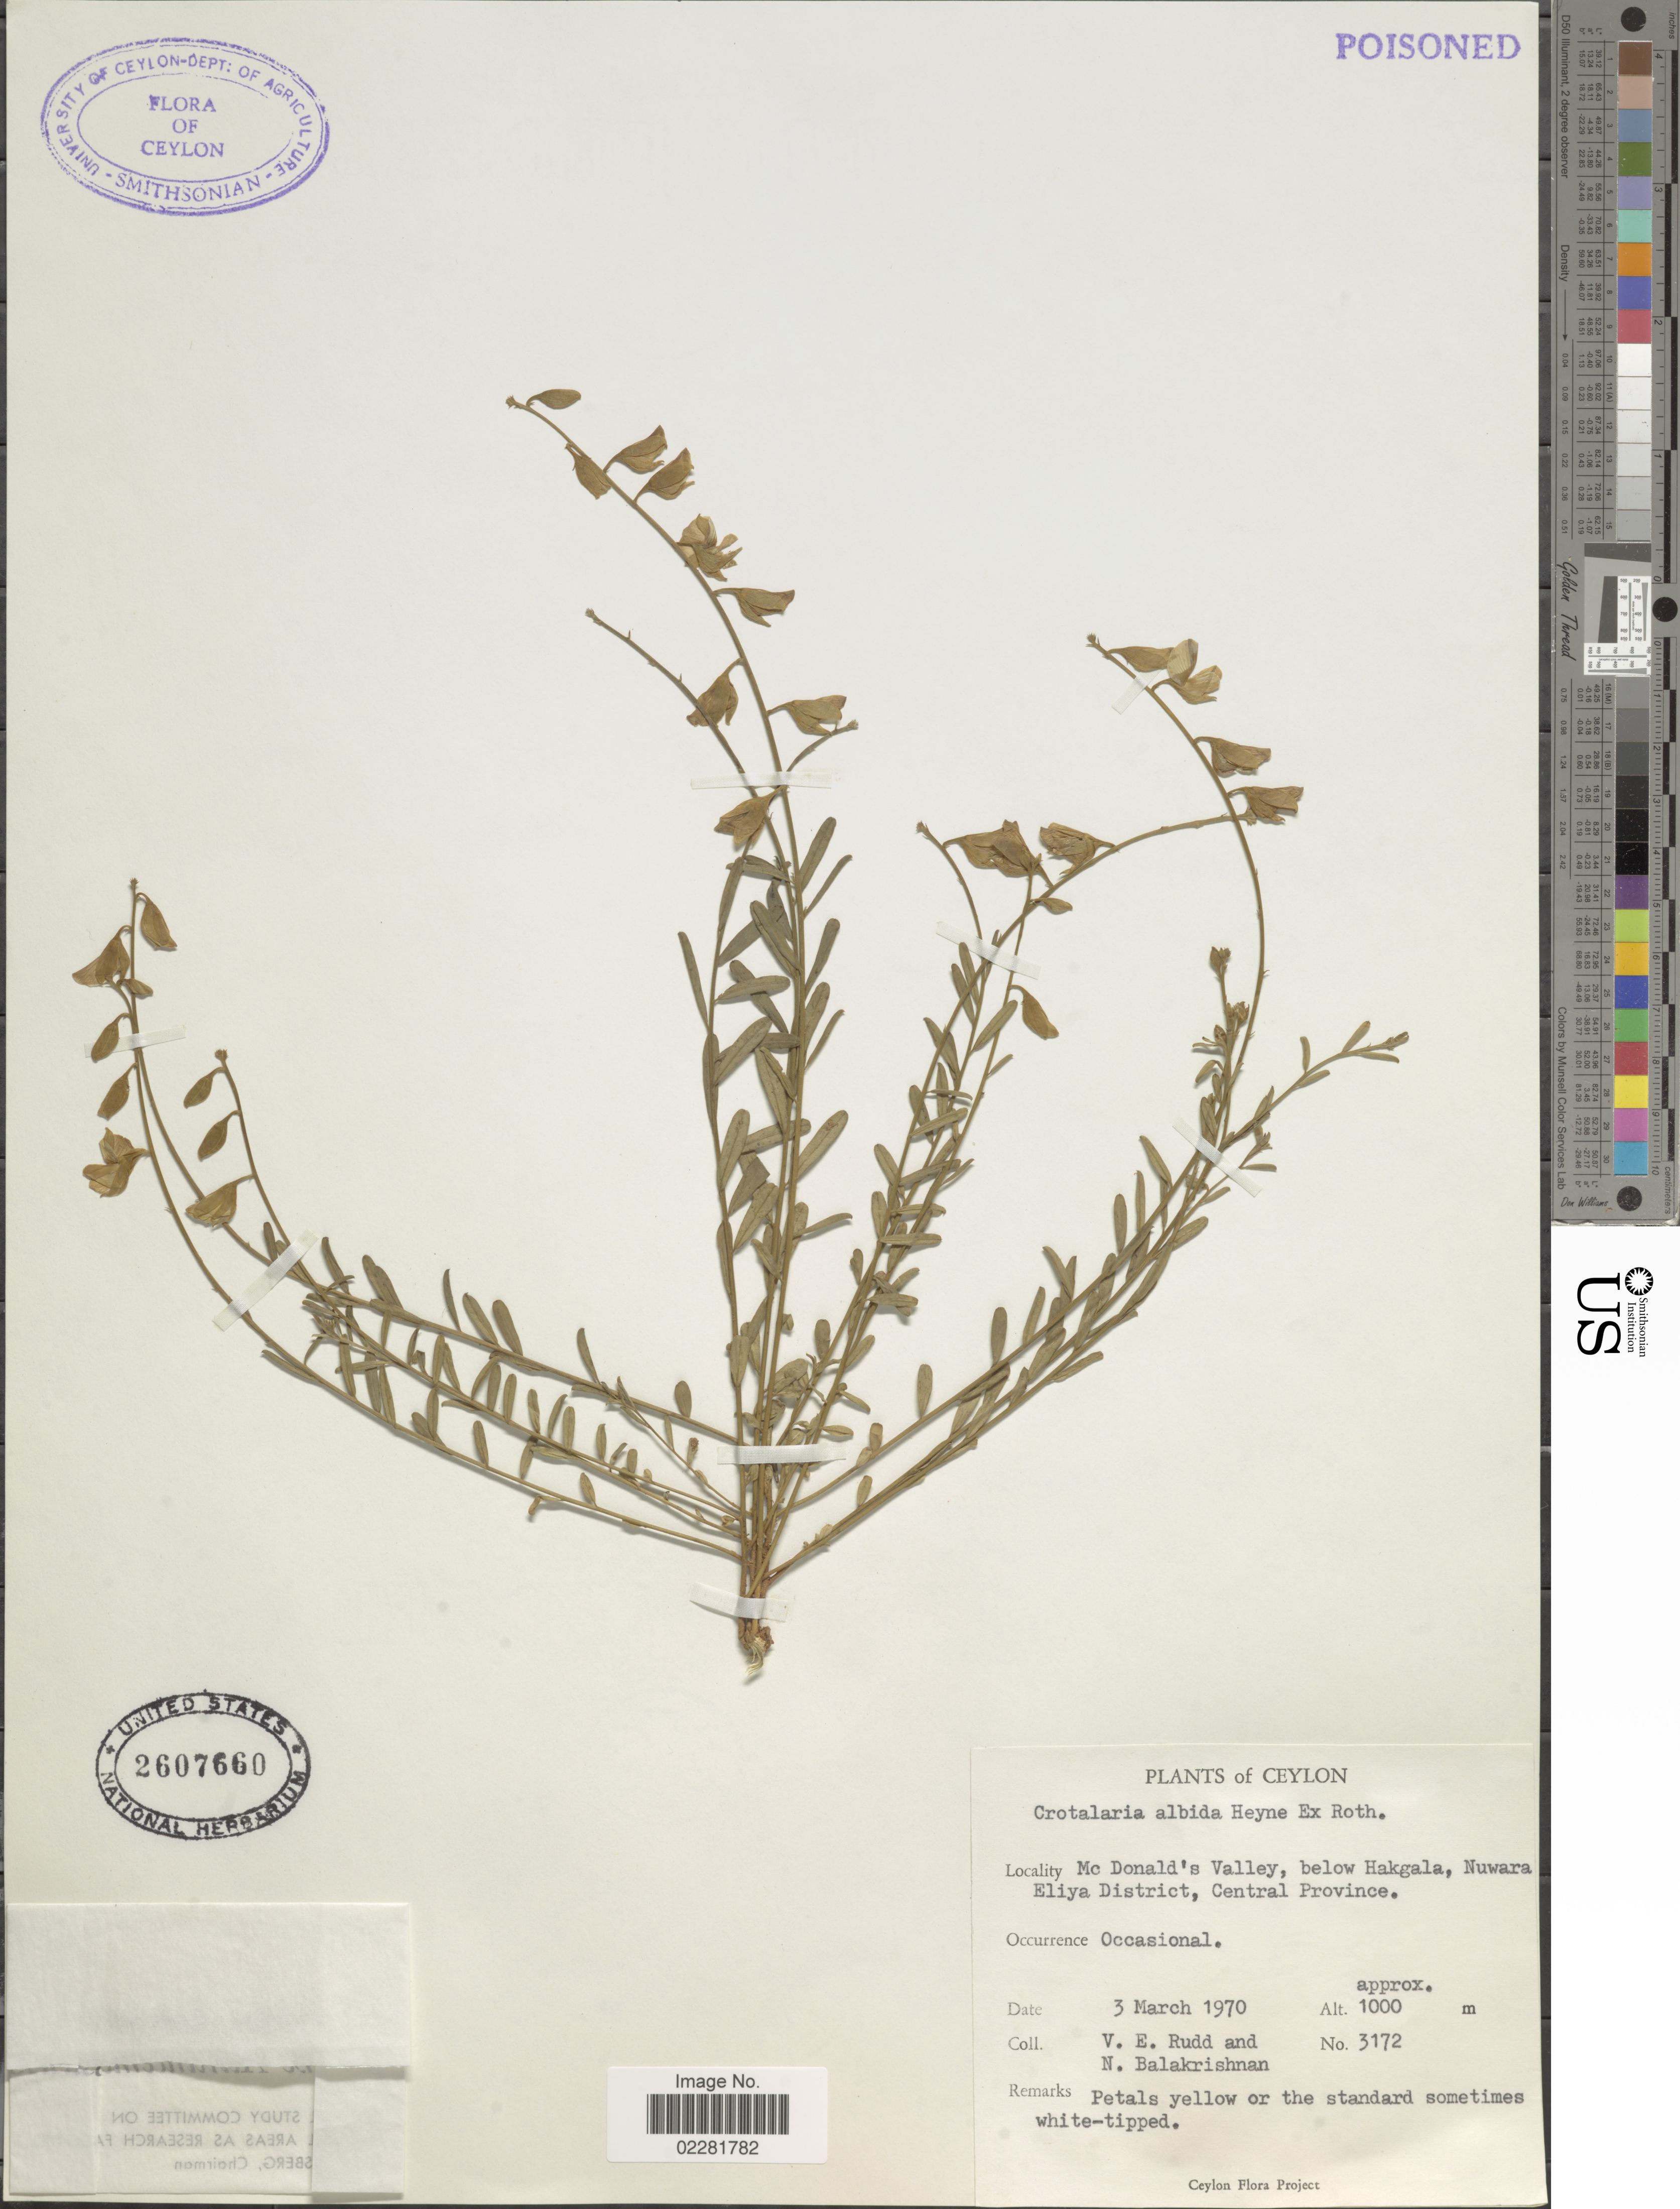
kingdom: Plantae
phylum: Tracheophyta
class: Magnoliopsida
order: Fabales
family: Fabaceae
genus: Crotalaria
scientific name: Crotalaria albida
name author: B. Heyne ex Roth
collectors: V. E. Rudd & N. Balakrishnan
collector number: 3172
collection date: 1970-03-03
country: Sri Lanka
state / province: Central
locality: Ceylon, Mc Donald's Valley, below Hakgala, Nuwara Eliya District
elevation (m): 1000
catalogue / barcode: US 2607660